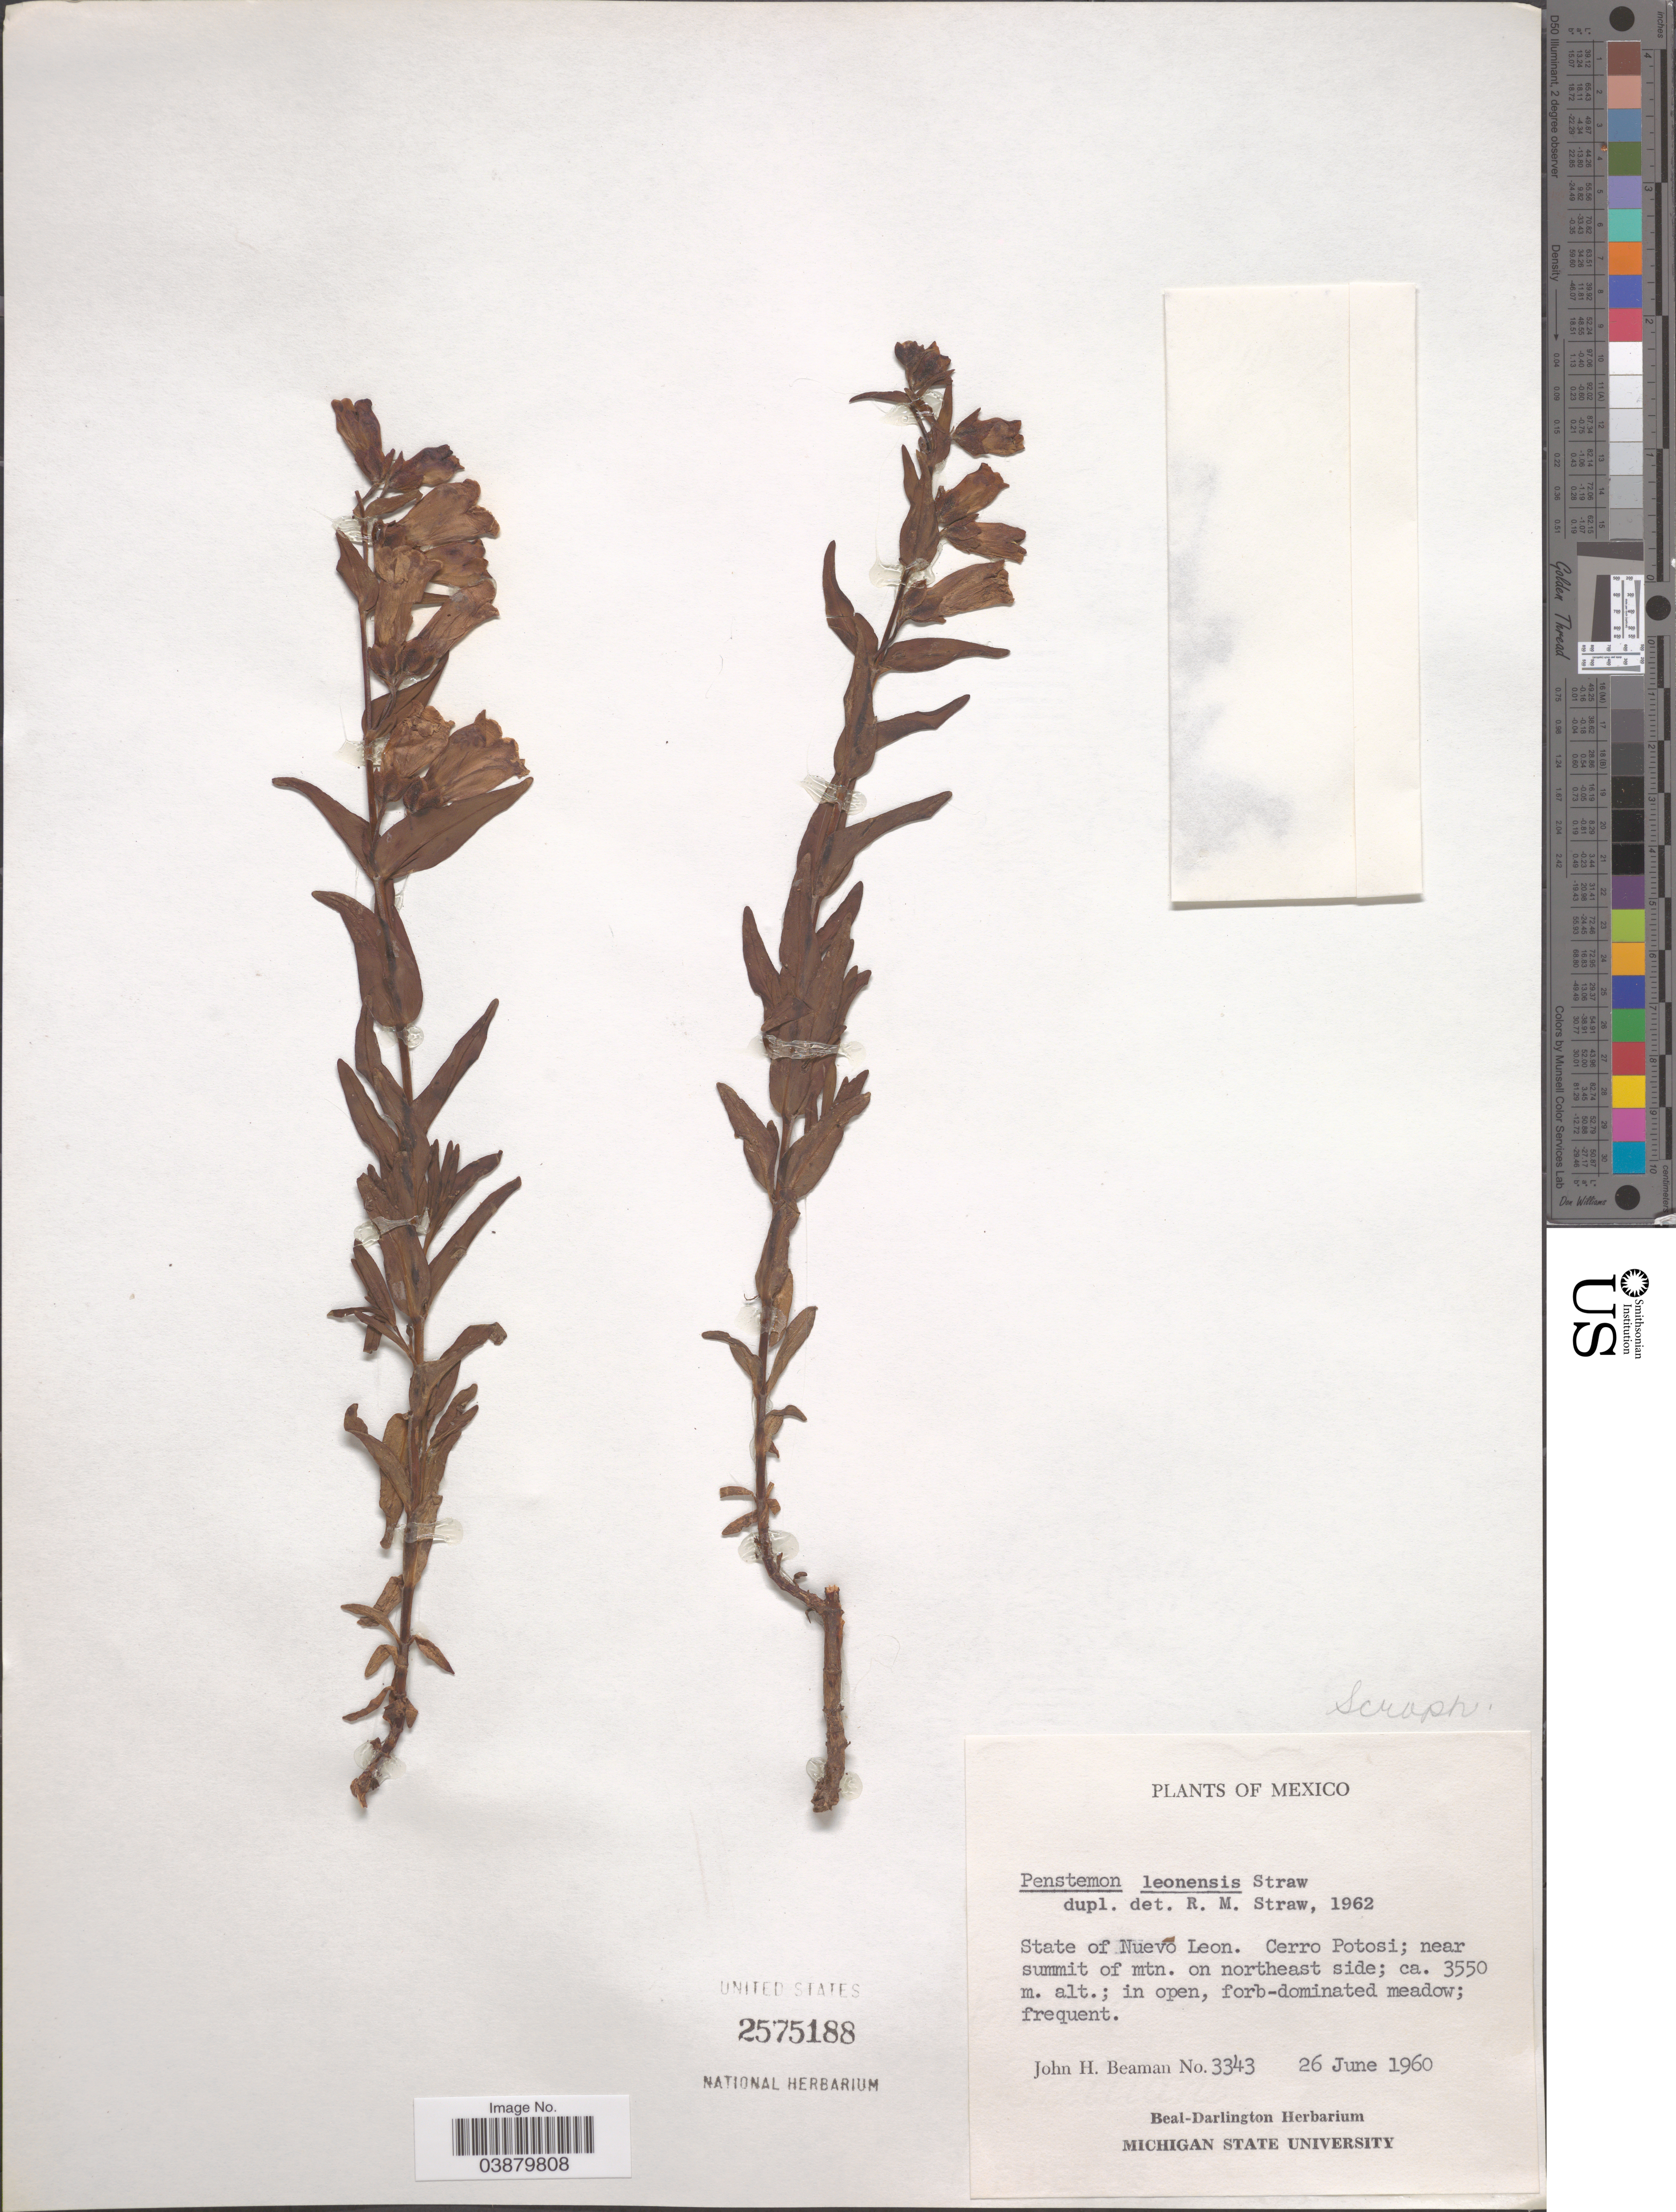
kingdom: Plantae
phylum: Tracheophyta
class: Magnoliopsida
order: Lamiales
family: Plantaginaceae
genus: Penstemon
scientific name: Penstemon leonensis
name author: Straw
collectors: J. H. Beaman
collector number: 3343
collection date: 1960-06-26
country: Mexico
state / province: Nuevo León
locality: Cerro Potosi; near summit of mtn. on northeast side.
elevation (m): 3550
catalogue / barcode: US 2575188